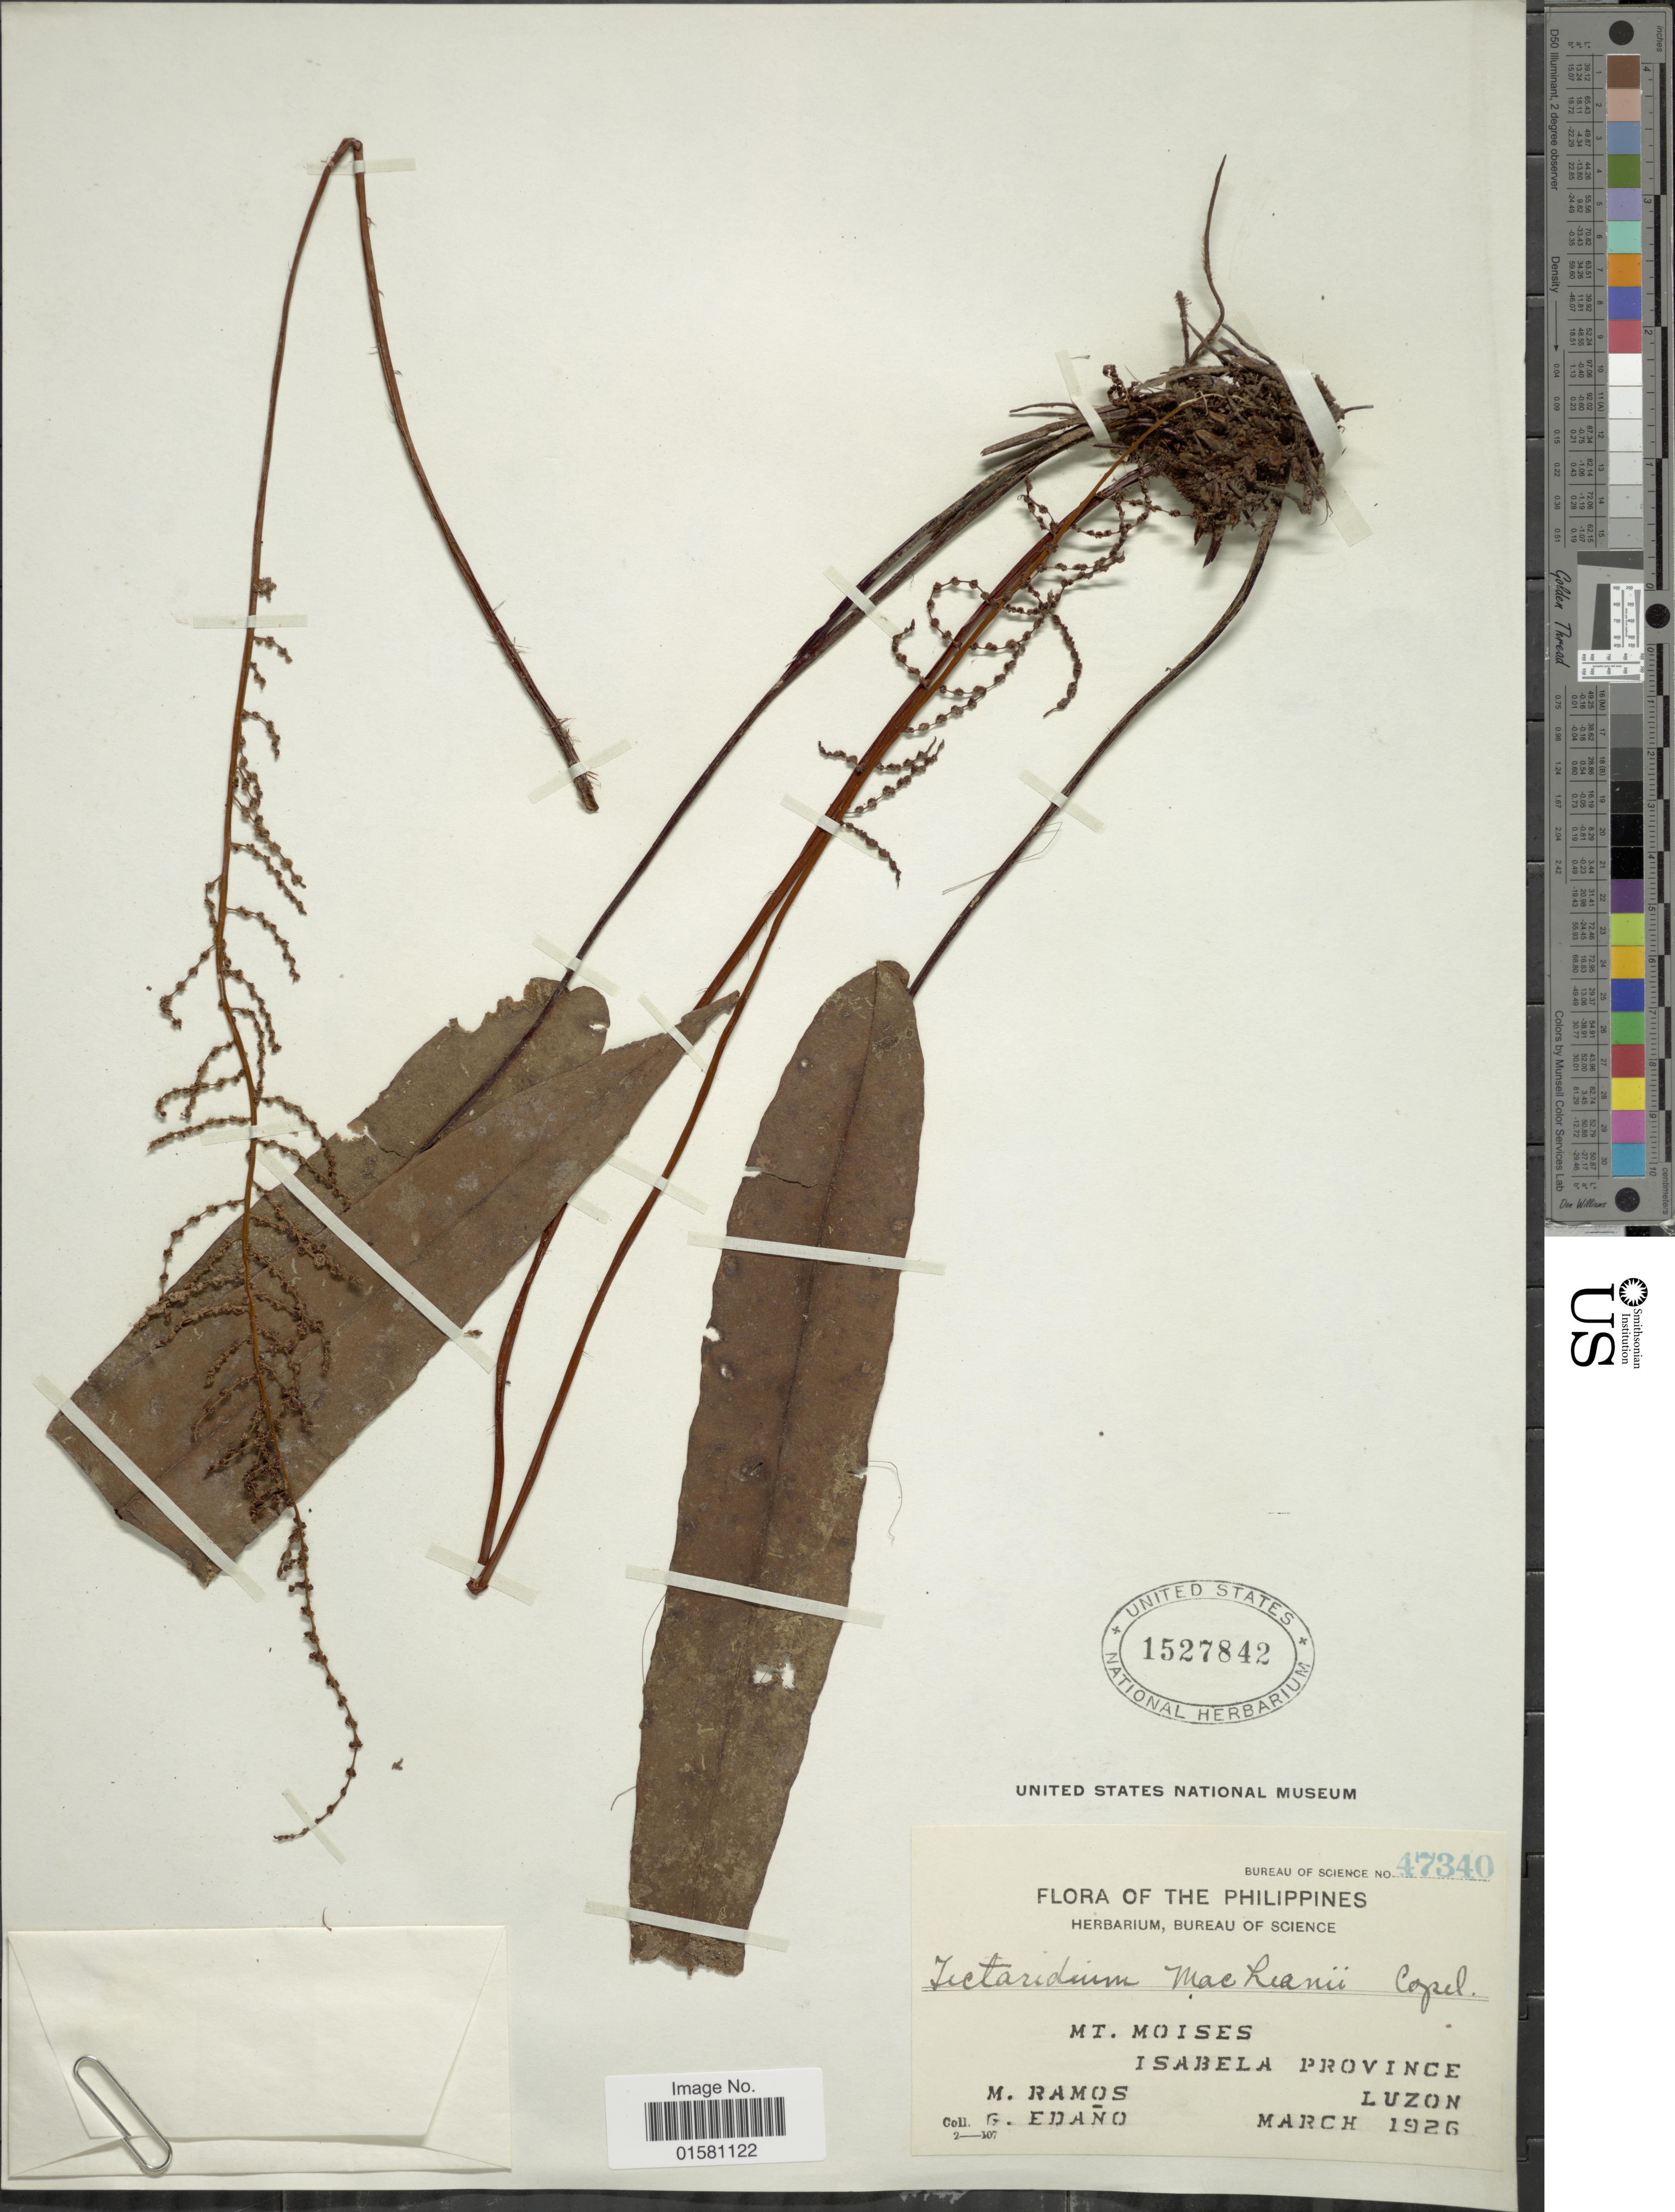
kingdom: Plantae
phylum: Tracheophyta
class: Polypodiopsida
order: Polypodiales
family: Tectariaceae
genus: Tectaria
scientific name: Tectaria macleanii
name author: (Colla) S.Y. Dong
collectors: M. Ramos & G. Edaño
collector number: Bureau of Science 47340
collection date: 1926-03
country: Philippines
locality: Mt. Moises, Isabela Province Luzon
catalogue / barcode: US 1527842